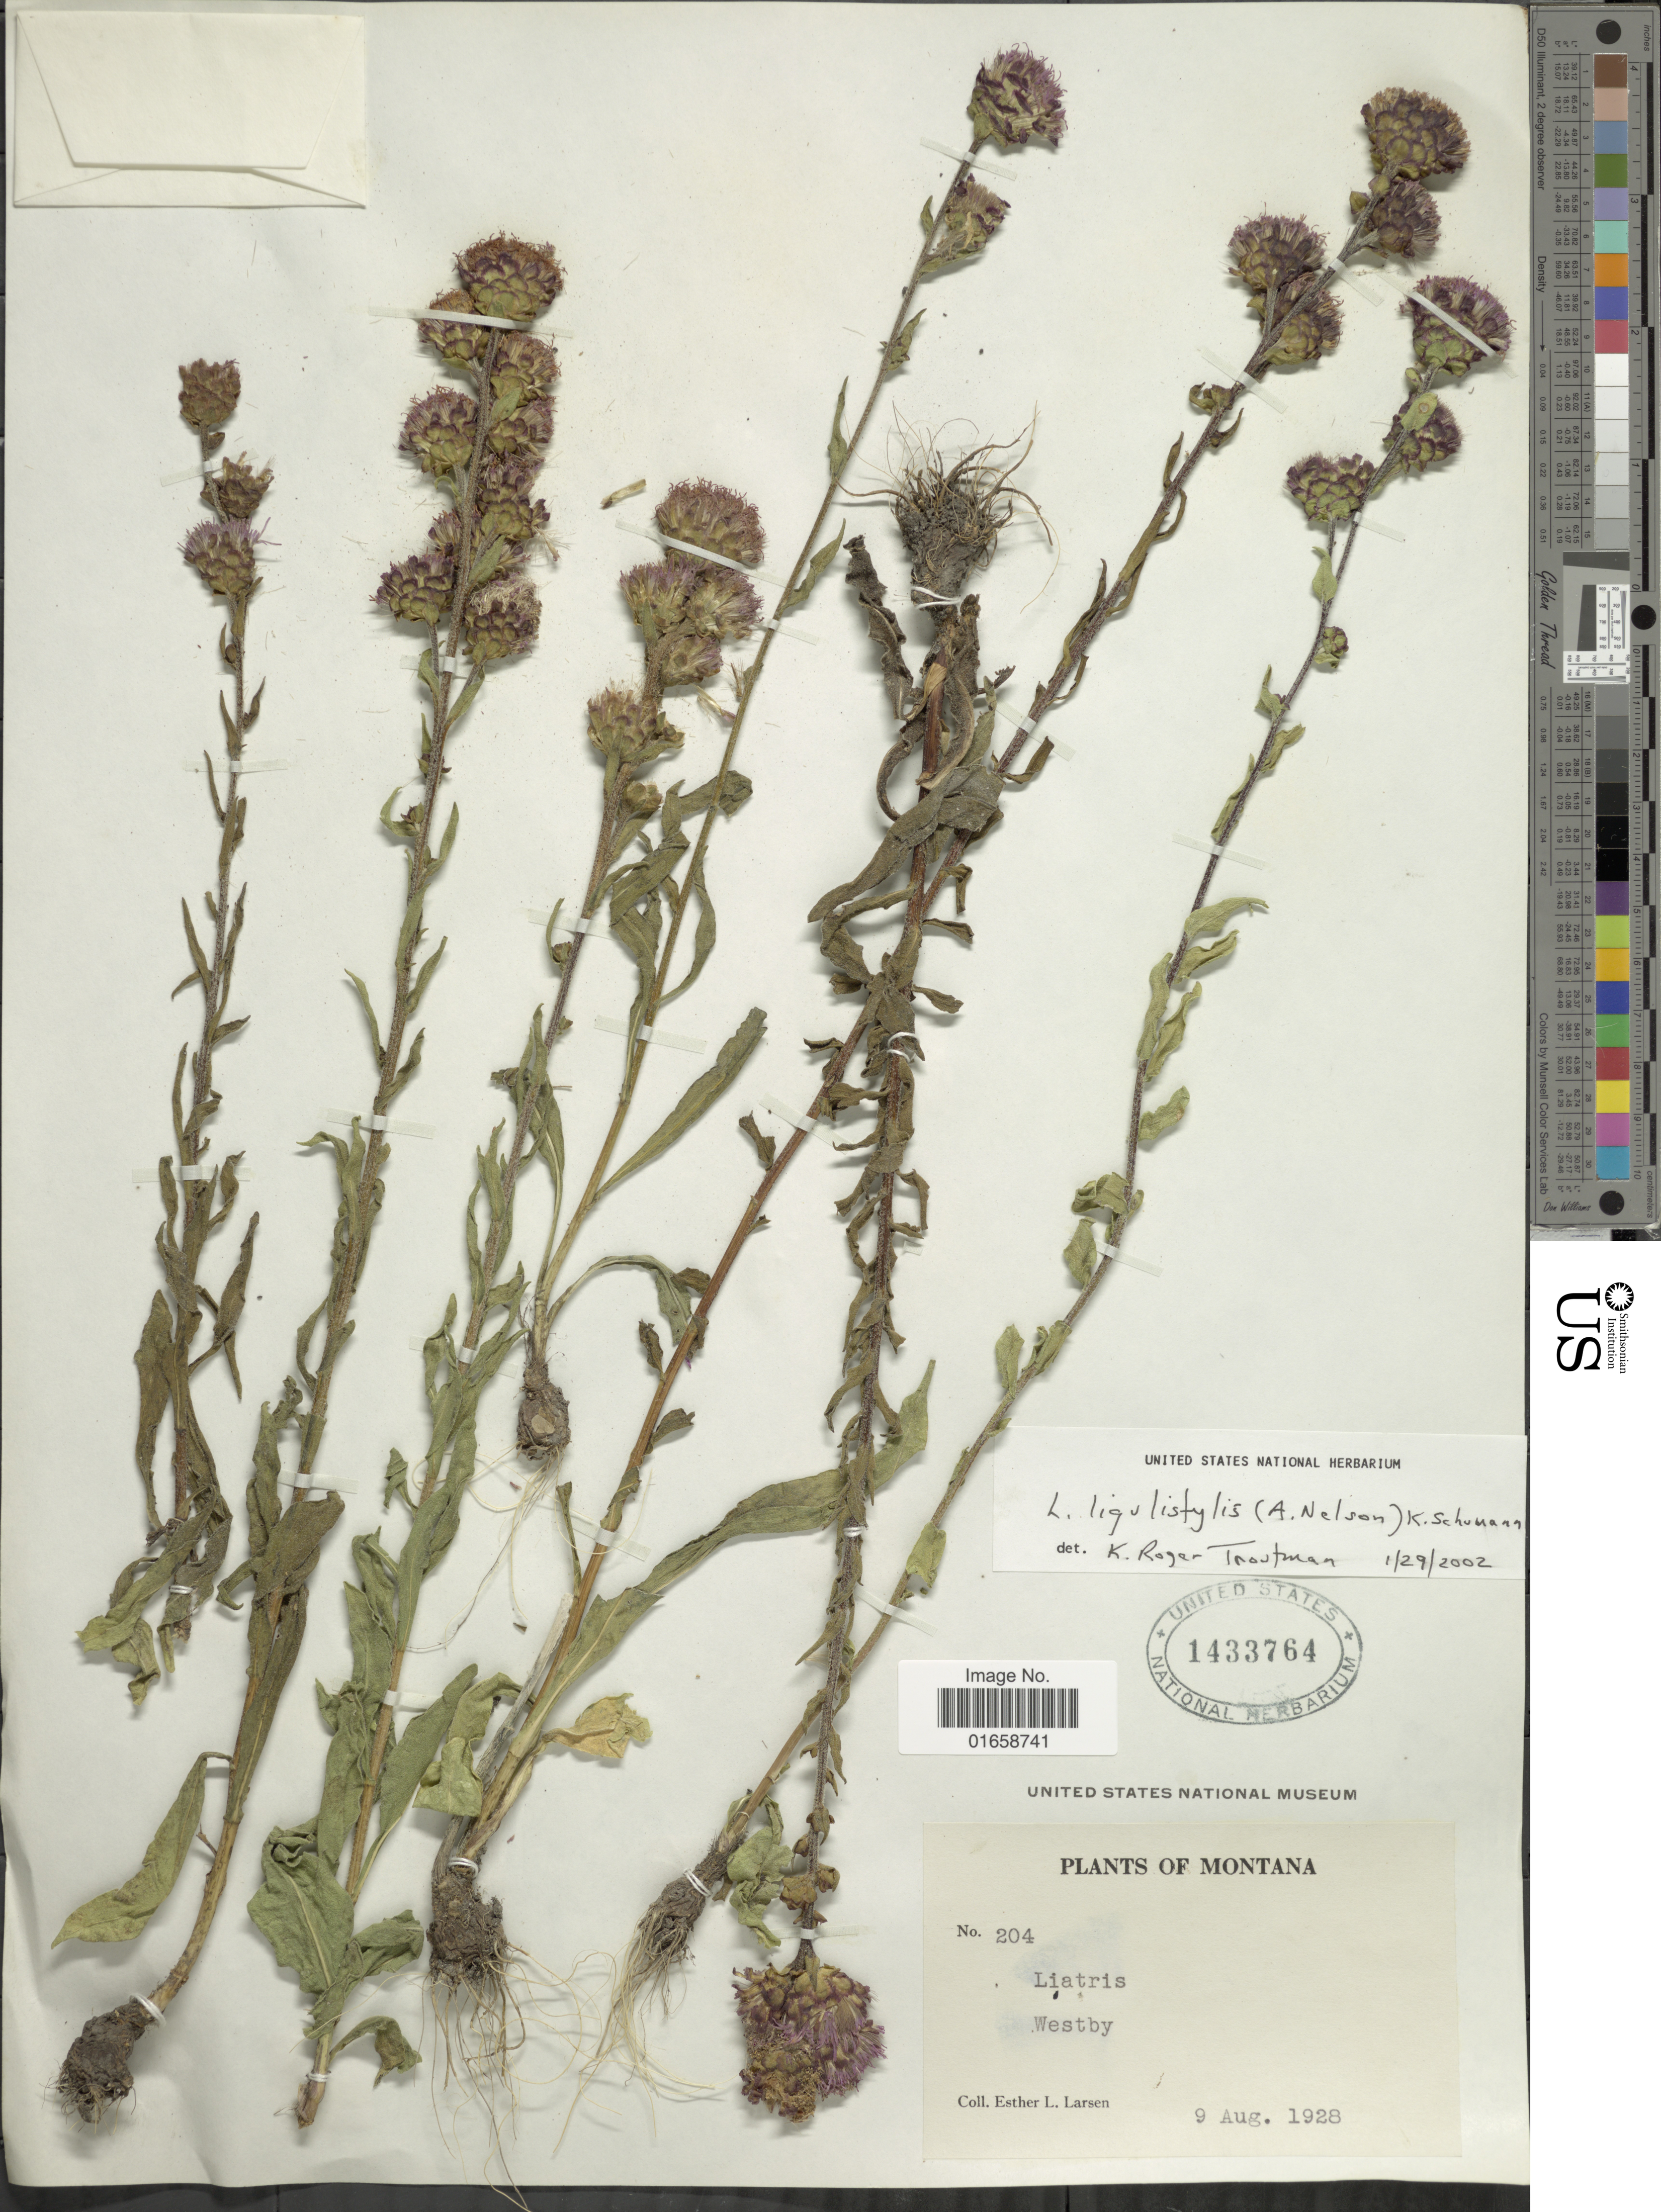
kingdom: Plantae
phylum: Tracheophyta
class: Magnoliopsida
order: Asterales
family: Asteraceae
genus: Liatris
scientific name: Liatris ligulistylis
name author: (A. Nelson) K. Schum.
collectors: E. L. Larsen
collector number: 204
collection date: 1928-08-09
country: United States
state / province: Montana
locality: Westby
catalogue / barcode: US 1433764